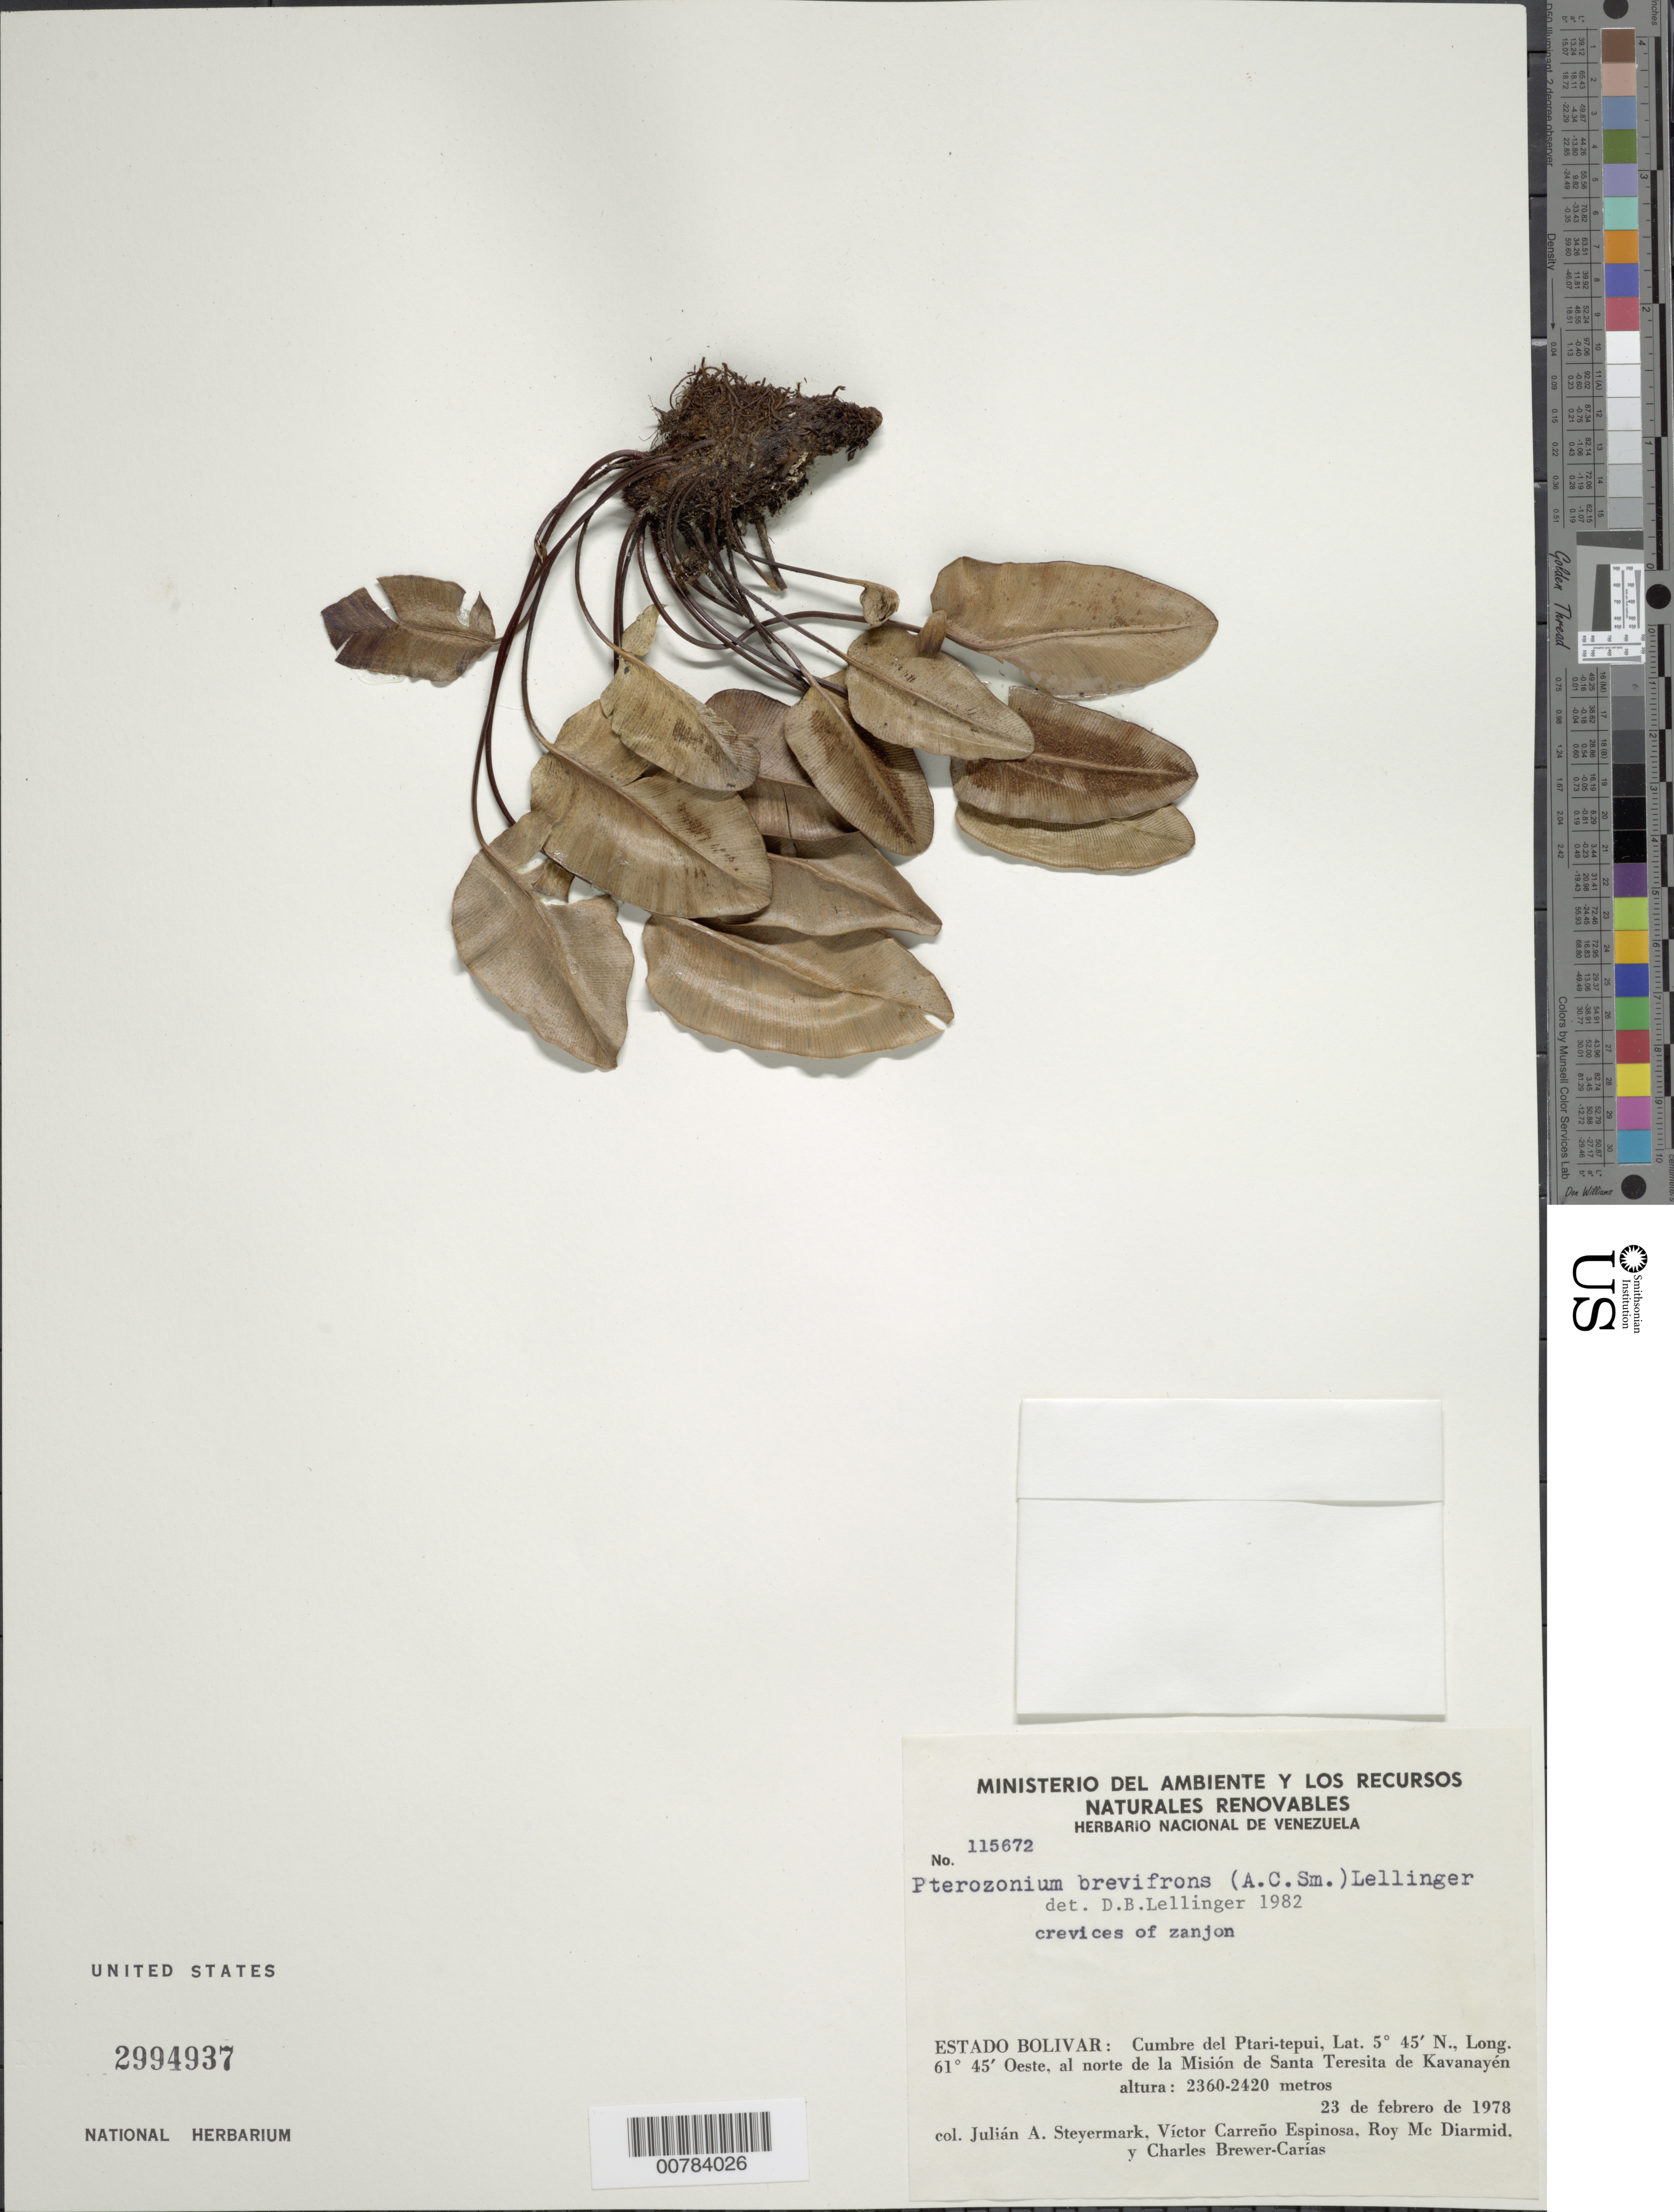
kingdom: Plantae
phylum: Tracheophyta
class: Polypodiopsida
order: Polypodiales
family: Pteridaceae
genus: Pterozonium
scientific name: Pterozonium brevifrons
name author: (A.C. Sm.) Lellinger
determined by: Lellinger, David B., (BOT), Smithsonian Institution - National Museum of Natural History (UNITED STATES)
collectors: J. Steyermark, V. Carreño E., R. Mc Diarmid & C. Brewer-Carias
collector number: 115672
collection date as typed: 23-Feb-78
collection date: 1978-02-23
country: Venezuela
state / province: Bolívar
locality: Ptari-tepuí, cumbre, N of Mision Santa Teresita de Kavanayen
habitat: Crevices in zanjon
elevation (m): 2360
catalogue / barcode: US 2994937